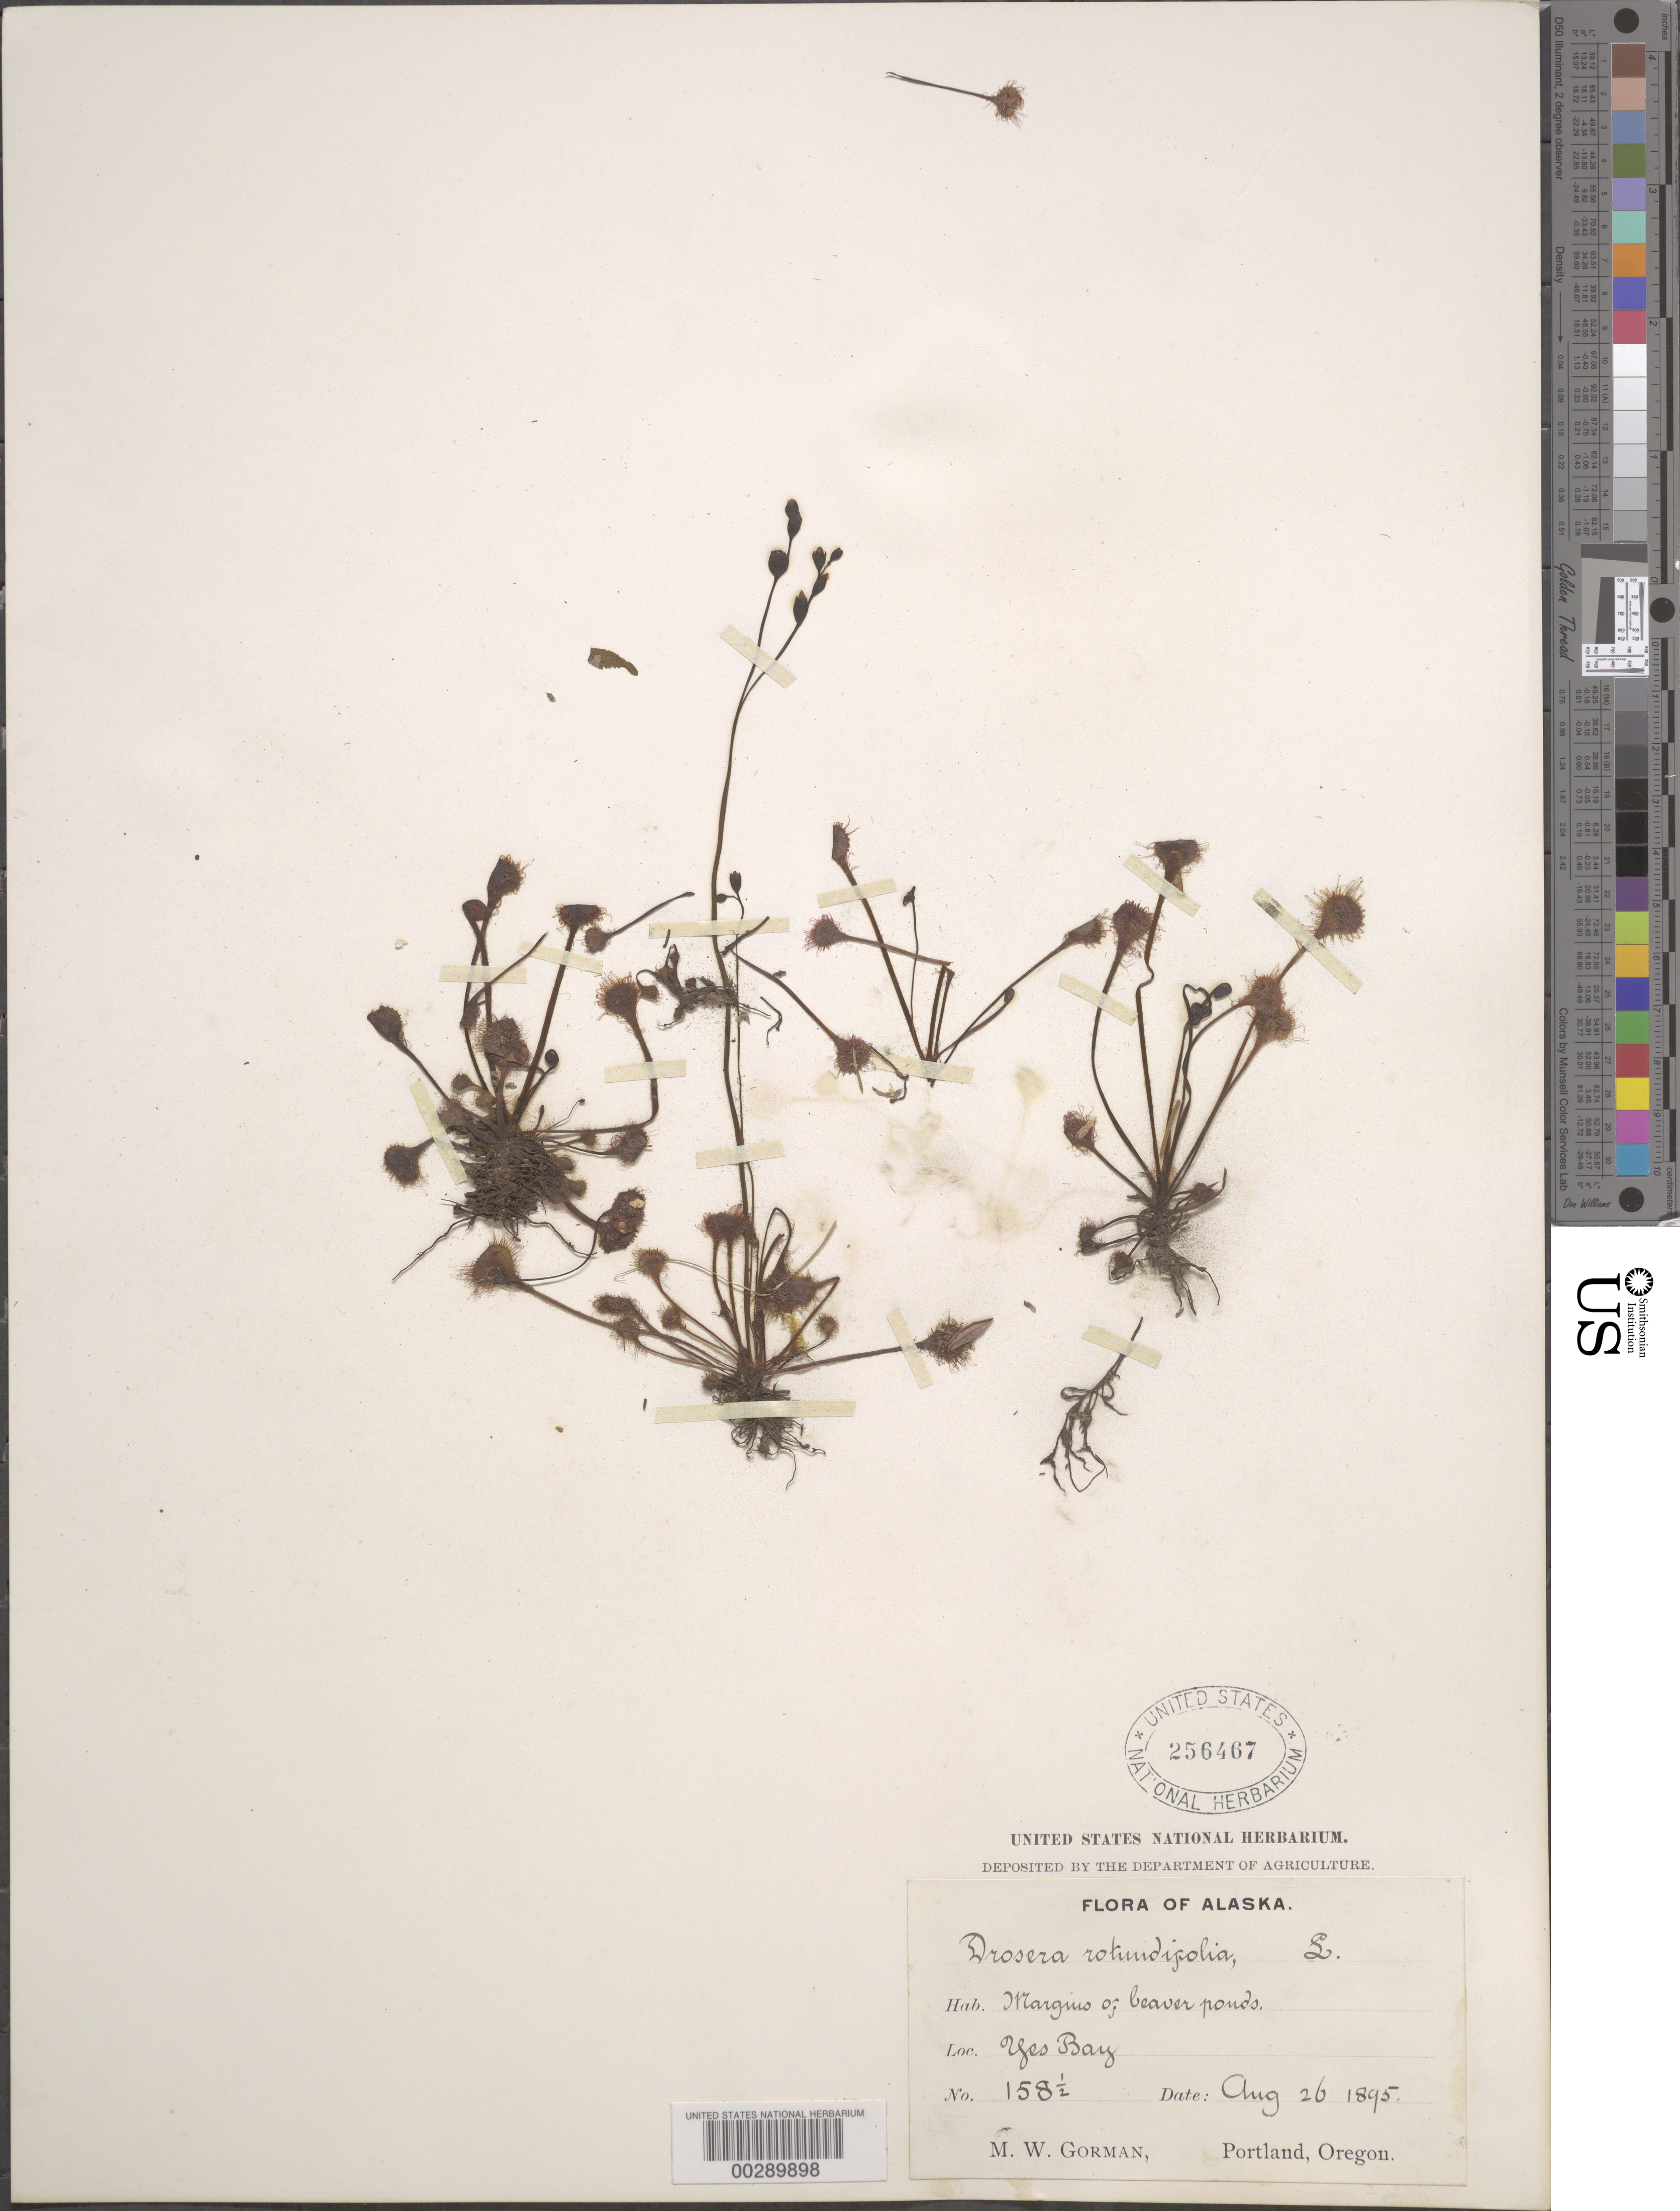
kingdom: Plantae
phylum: Tracheophyta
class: Magnoliopsida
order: Caryophyllales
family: Droseraceae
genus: Drosera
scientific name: Drosera rotundifolia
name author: L.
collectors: M. W. Gorman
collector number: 158.5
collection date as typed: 26 Aug 1895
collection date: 1895-08-26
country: United States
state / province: Alaska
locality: Yes bay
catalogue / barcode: US 256467